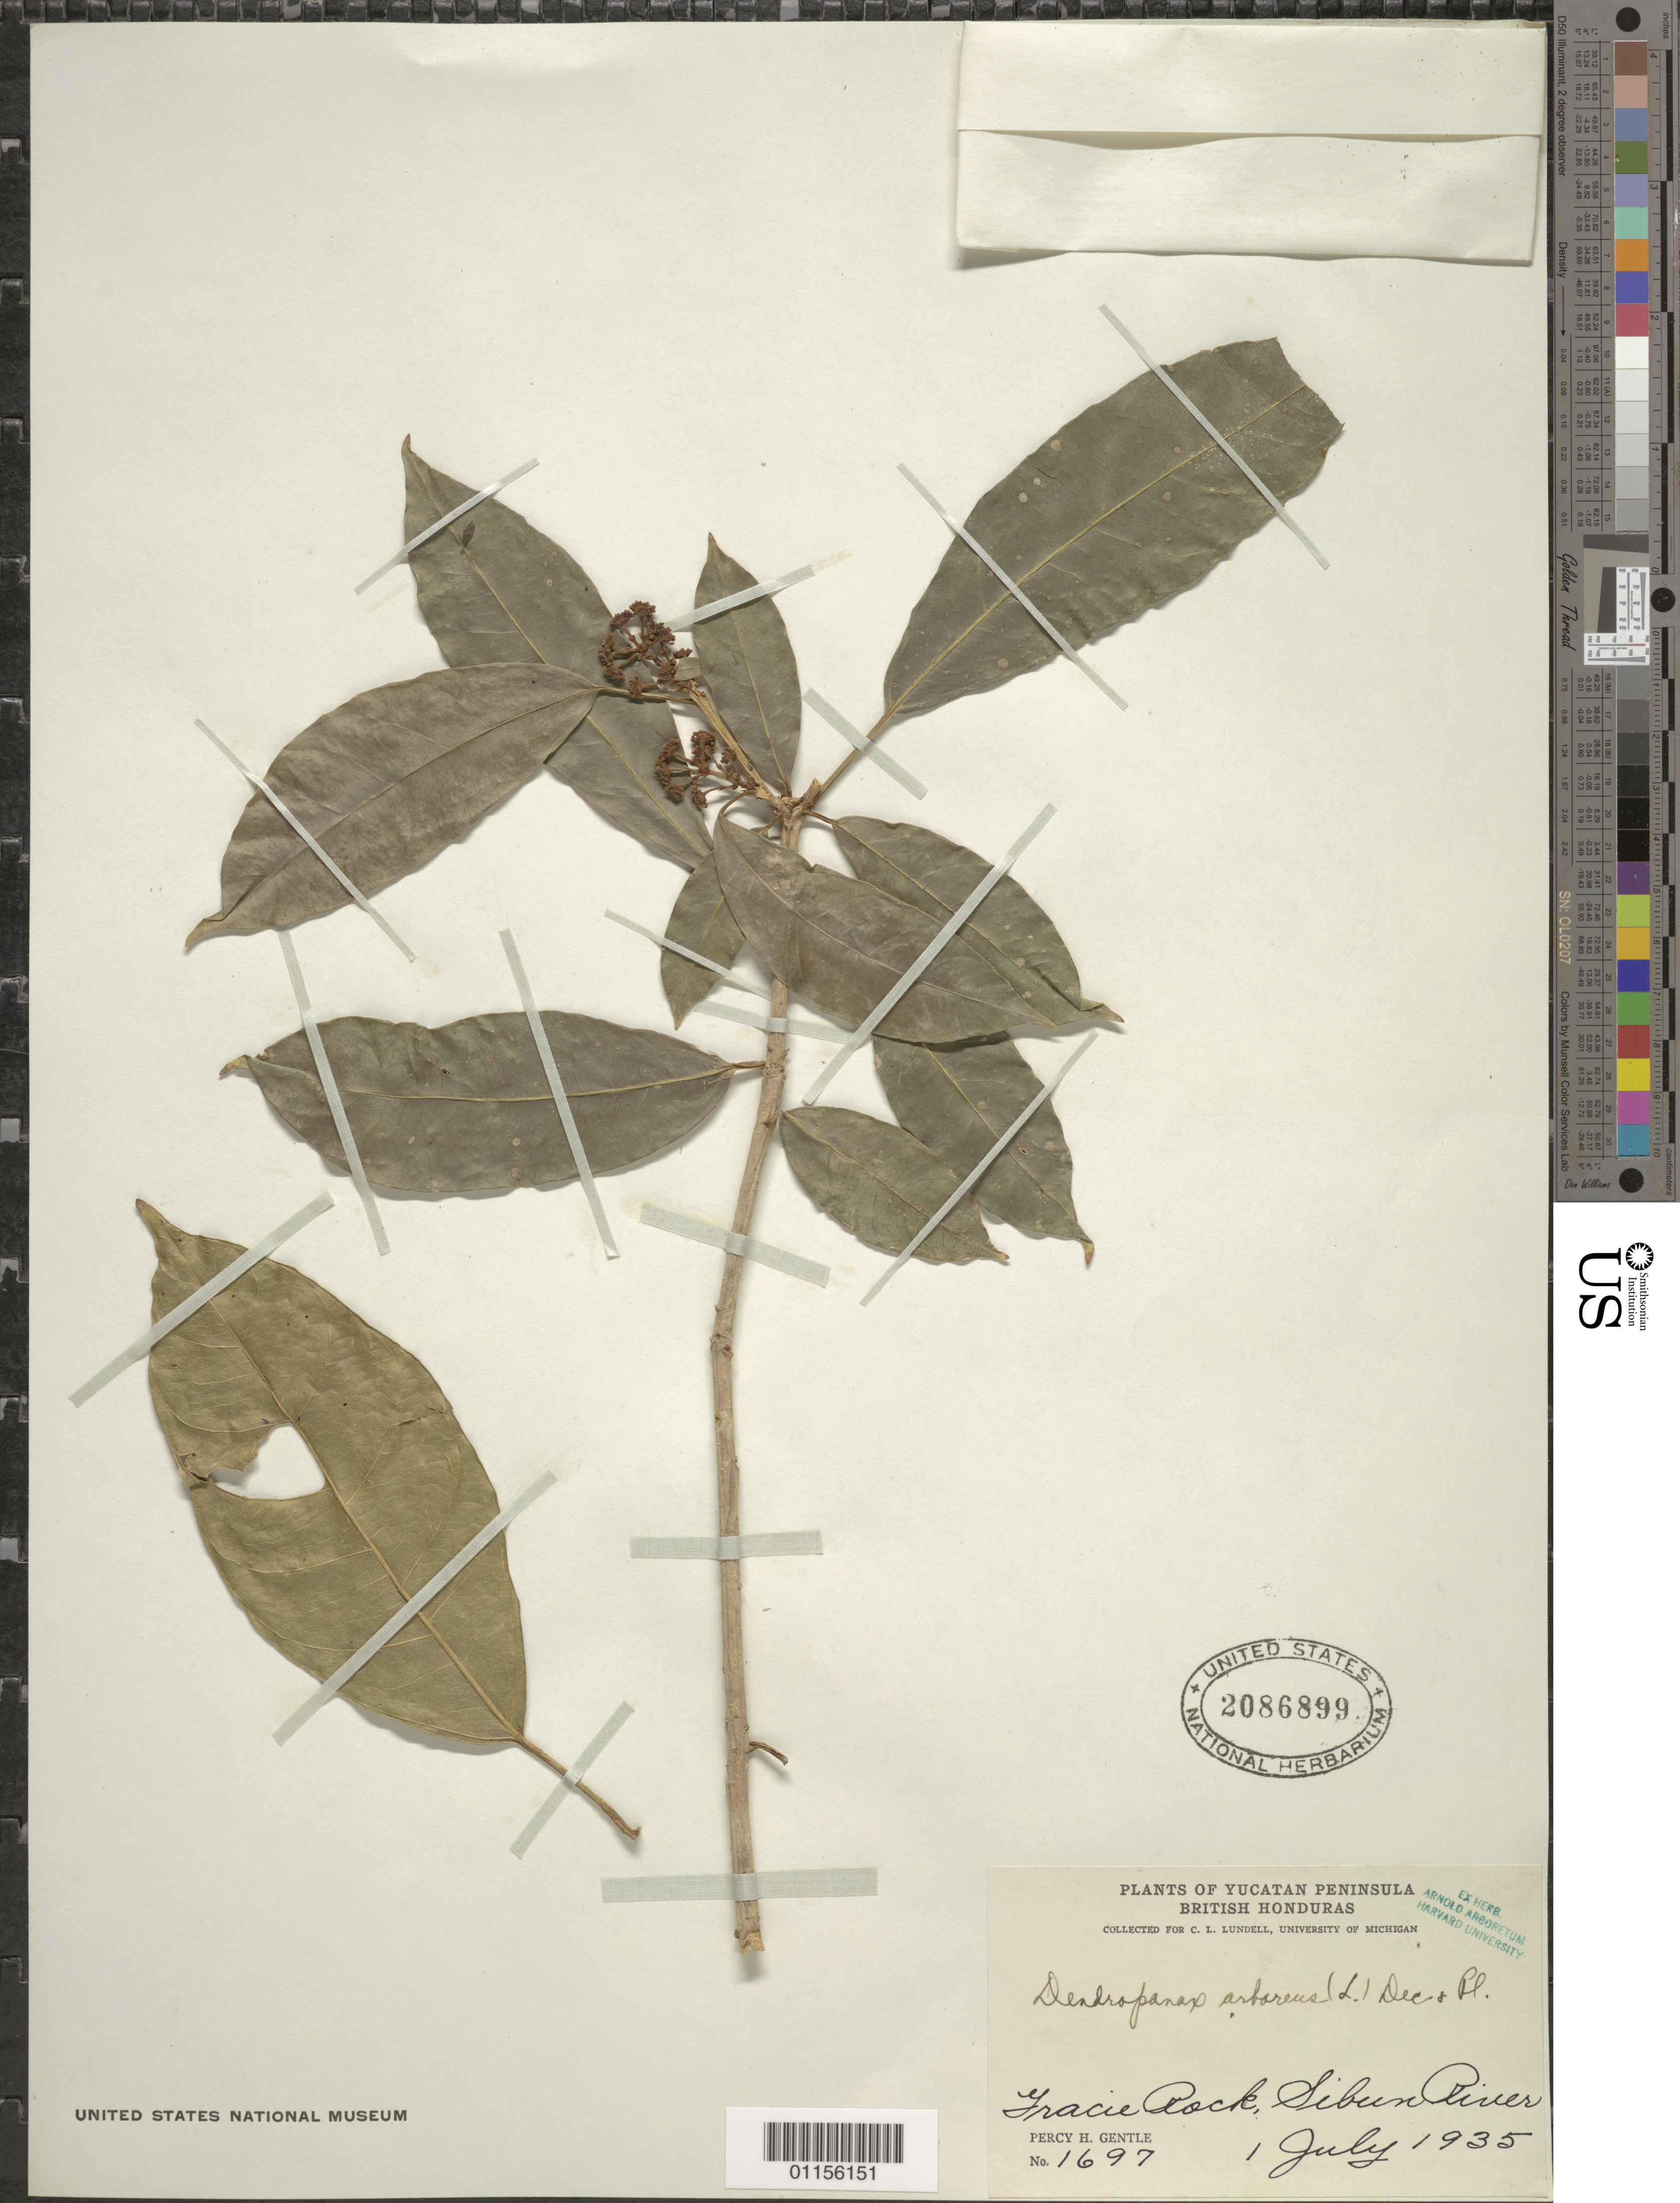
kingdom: Plantae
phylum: Tracheophyta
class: Magnoliopsida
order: Apiales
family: Araliaceae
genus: Dendropanax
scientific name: Dendropanax arboreus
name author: (L.) Decne. & Planch.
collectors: P. H. Gentle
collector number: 1697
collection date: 1935-07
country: Belize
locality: Gracie Rock. Sibun River.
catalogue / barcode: US 2086899